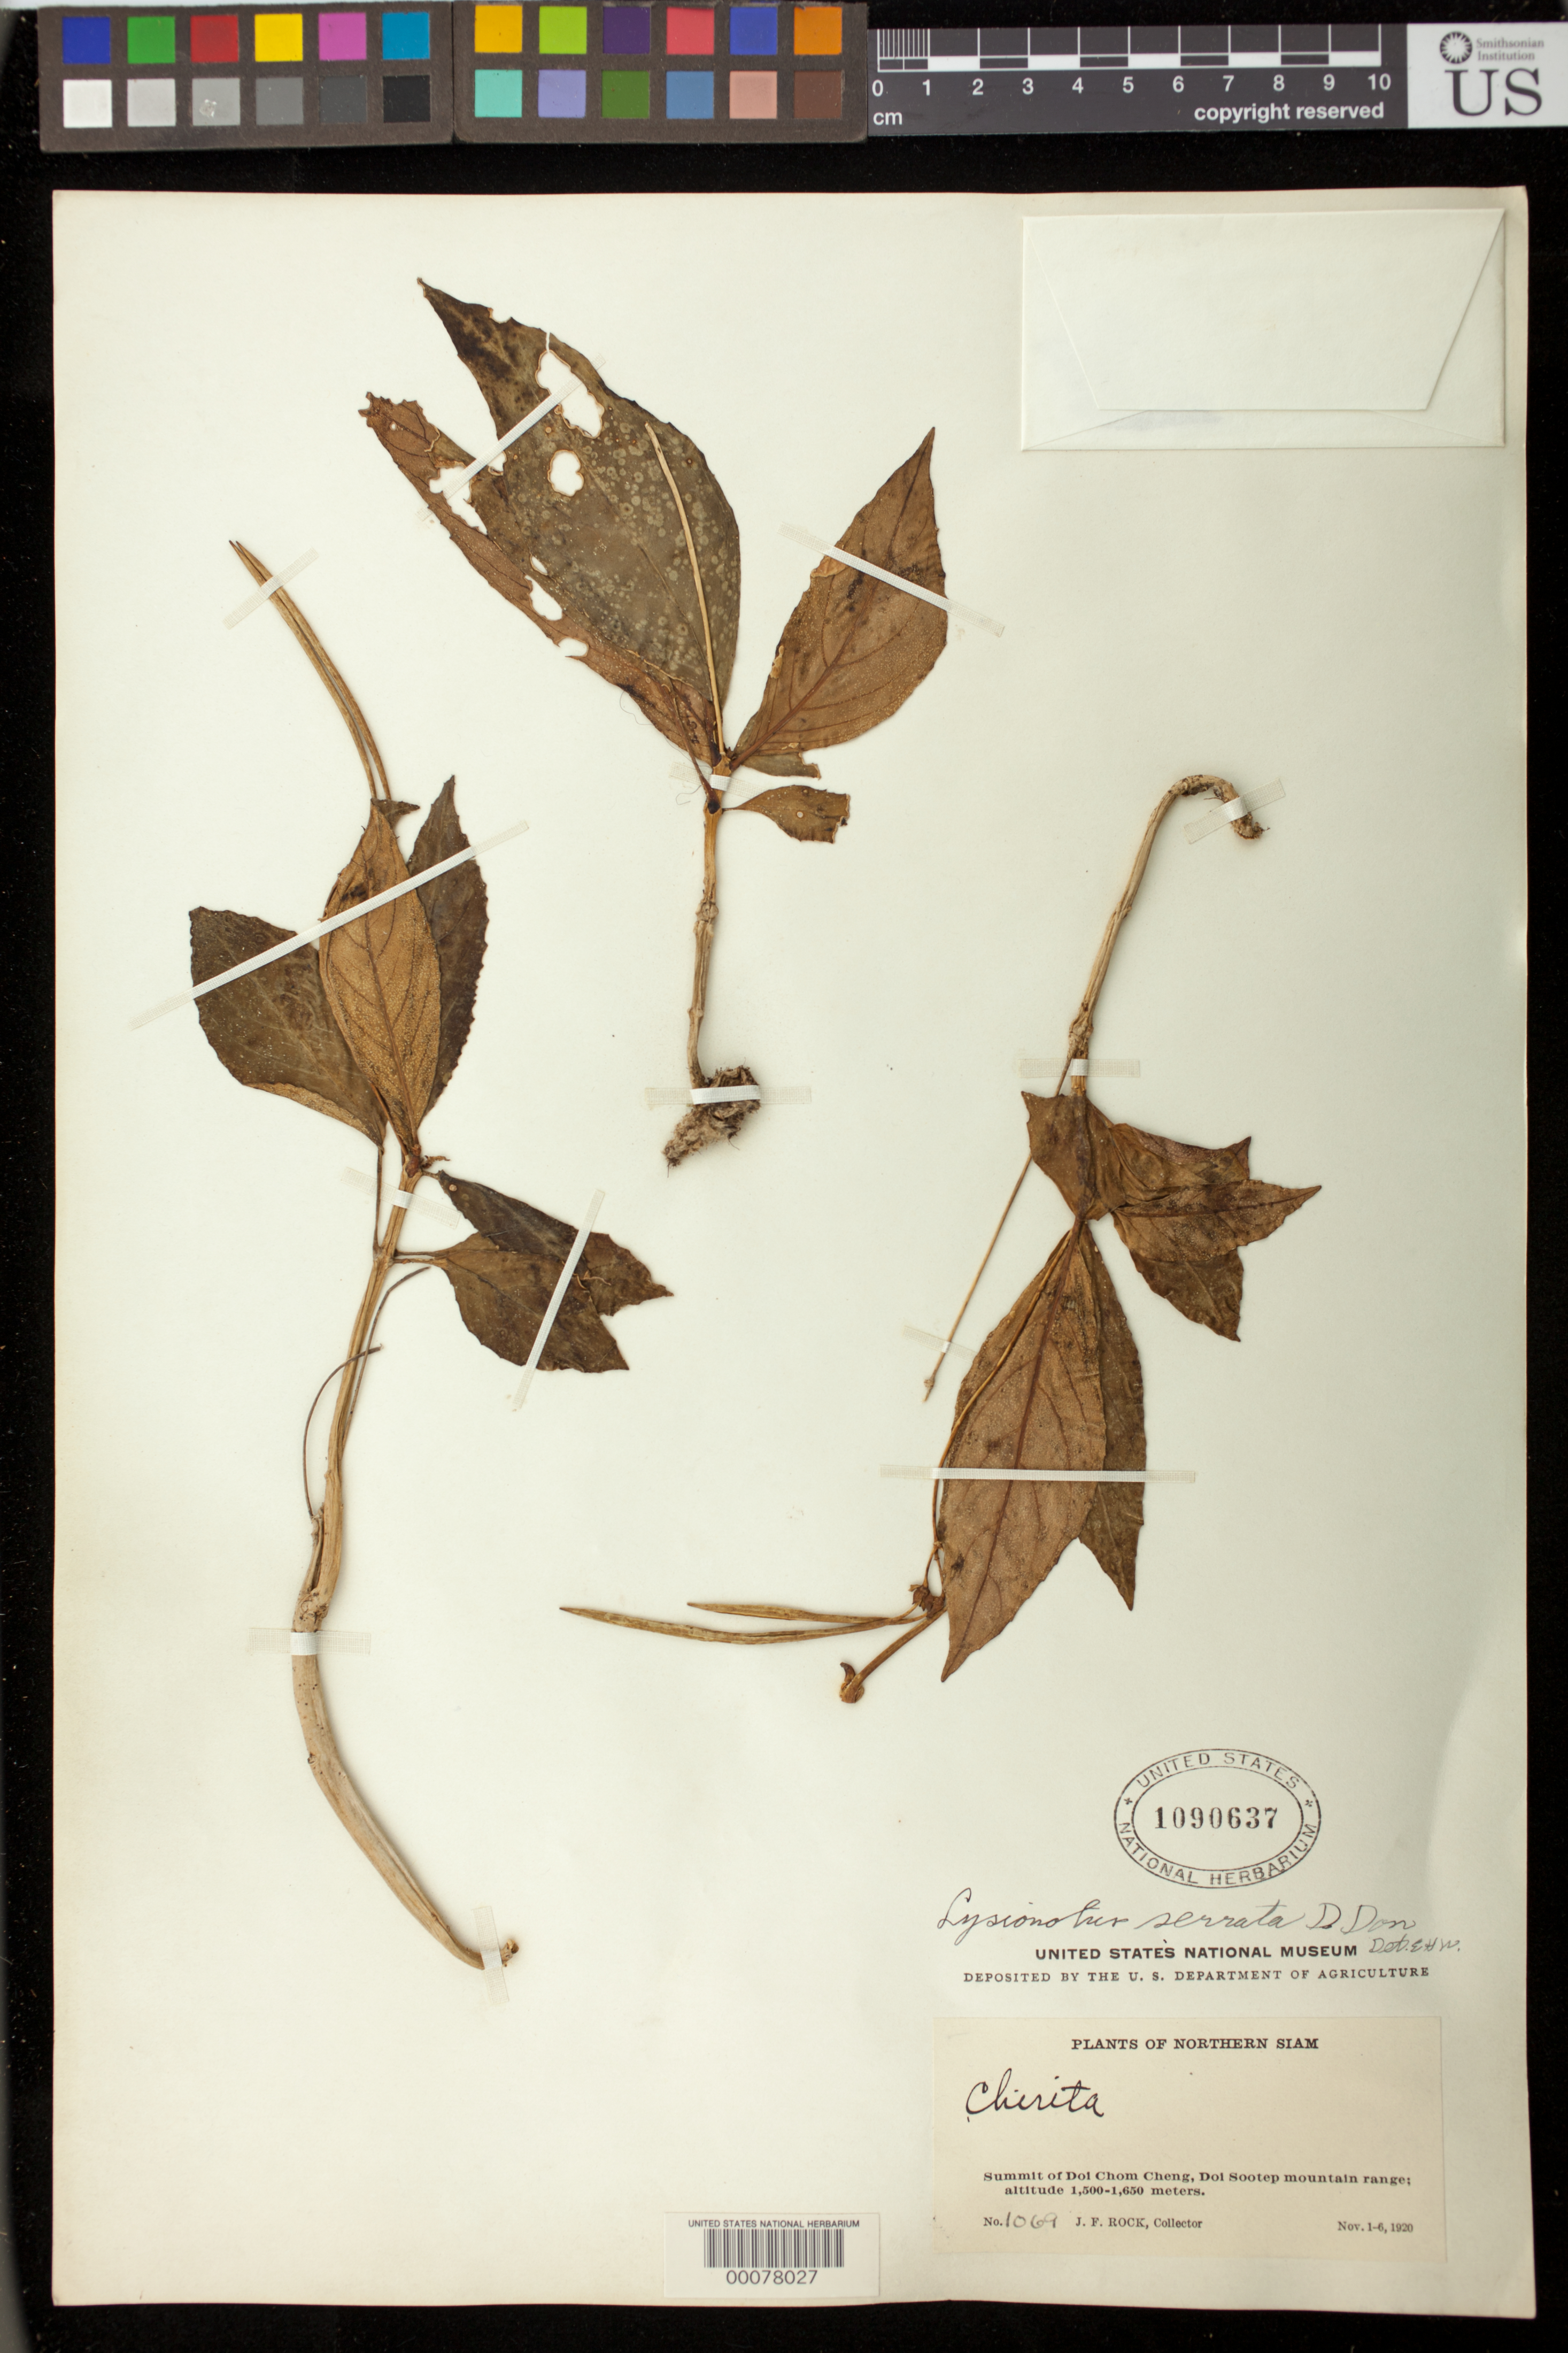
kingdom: Plantae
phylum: Tracheophyta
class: Magnoliopsida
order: Lamiales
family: Gesneriaceae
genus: Lysionotus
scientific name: Lysionotus serrata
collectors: J. F. Rock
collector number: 1069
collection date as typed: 01-06 Nov 1920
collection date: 1920-11-01/1920-11-06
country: Thailand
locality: Summit of doi chom cheng, doi sootep mountain range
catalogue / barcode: US 1090637